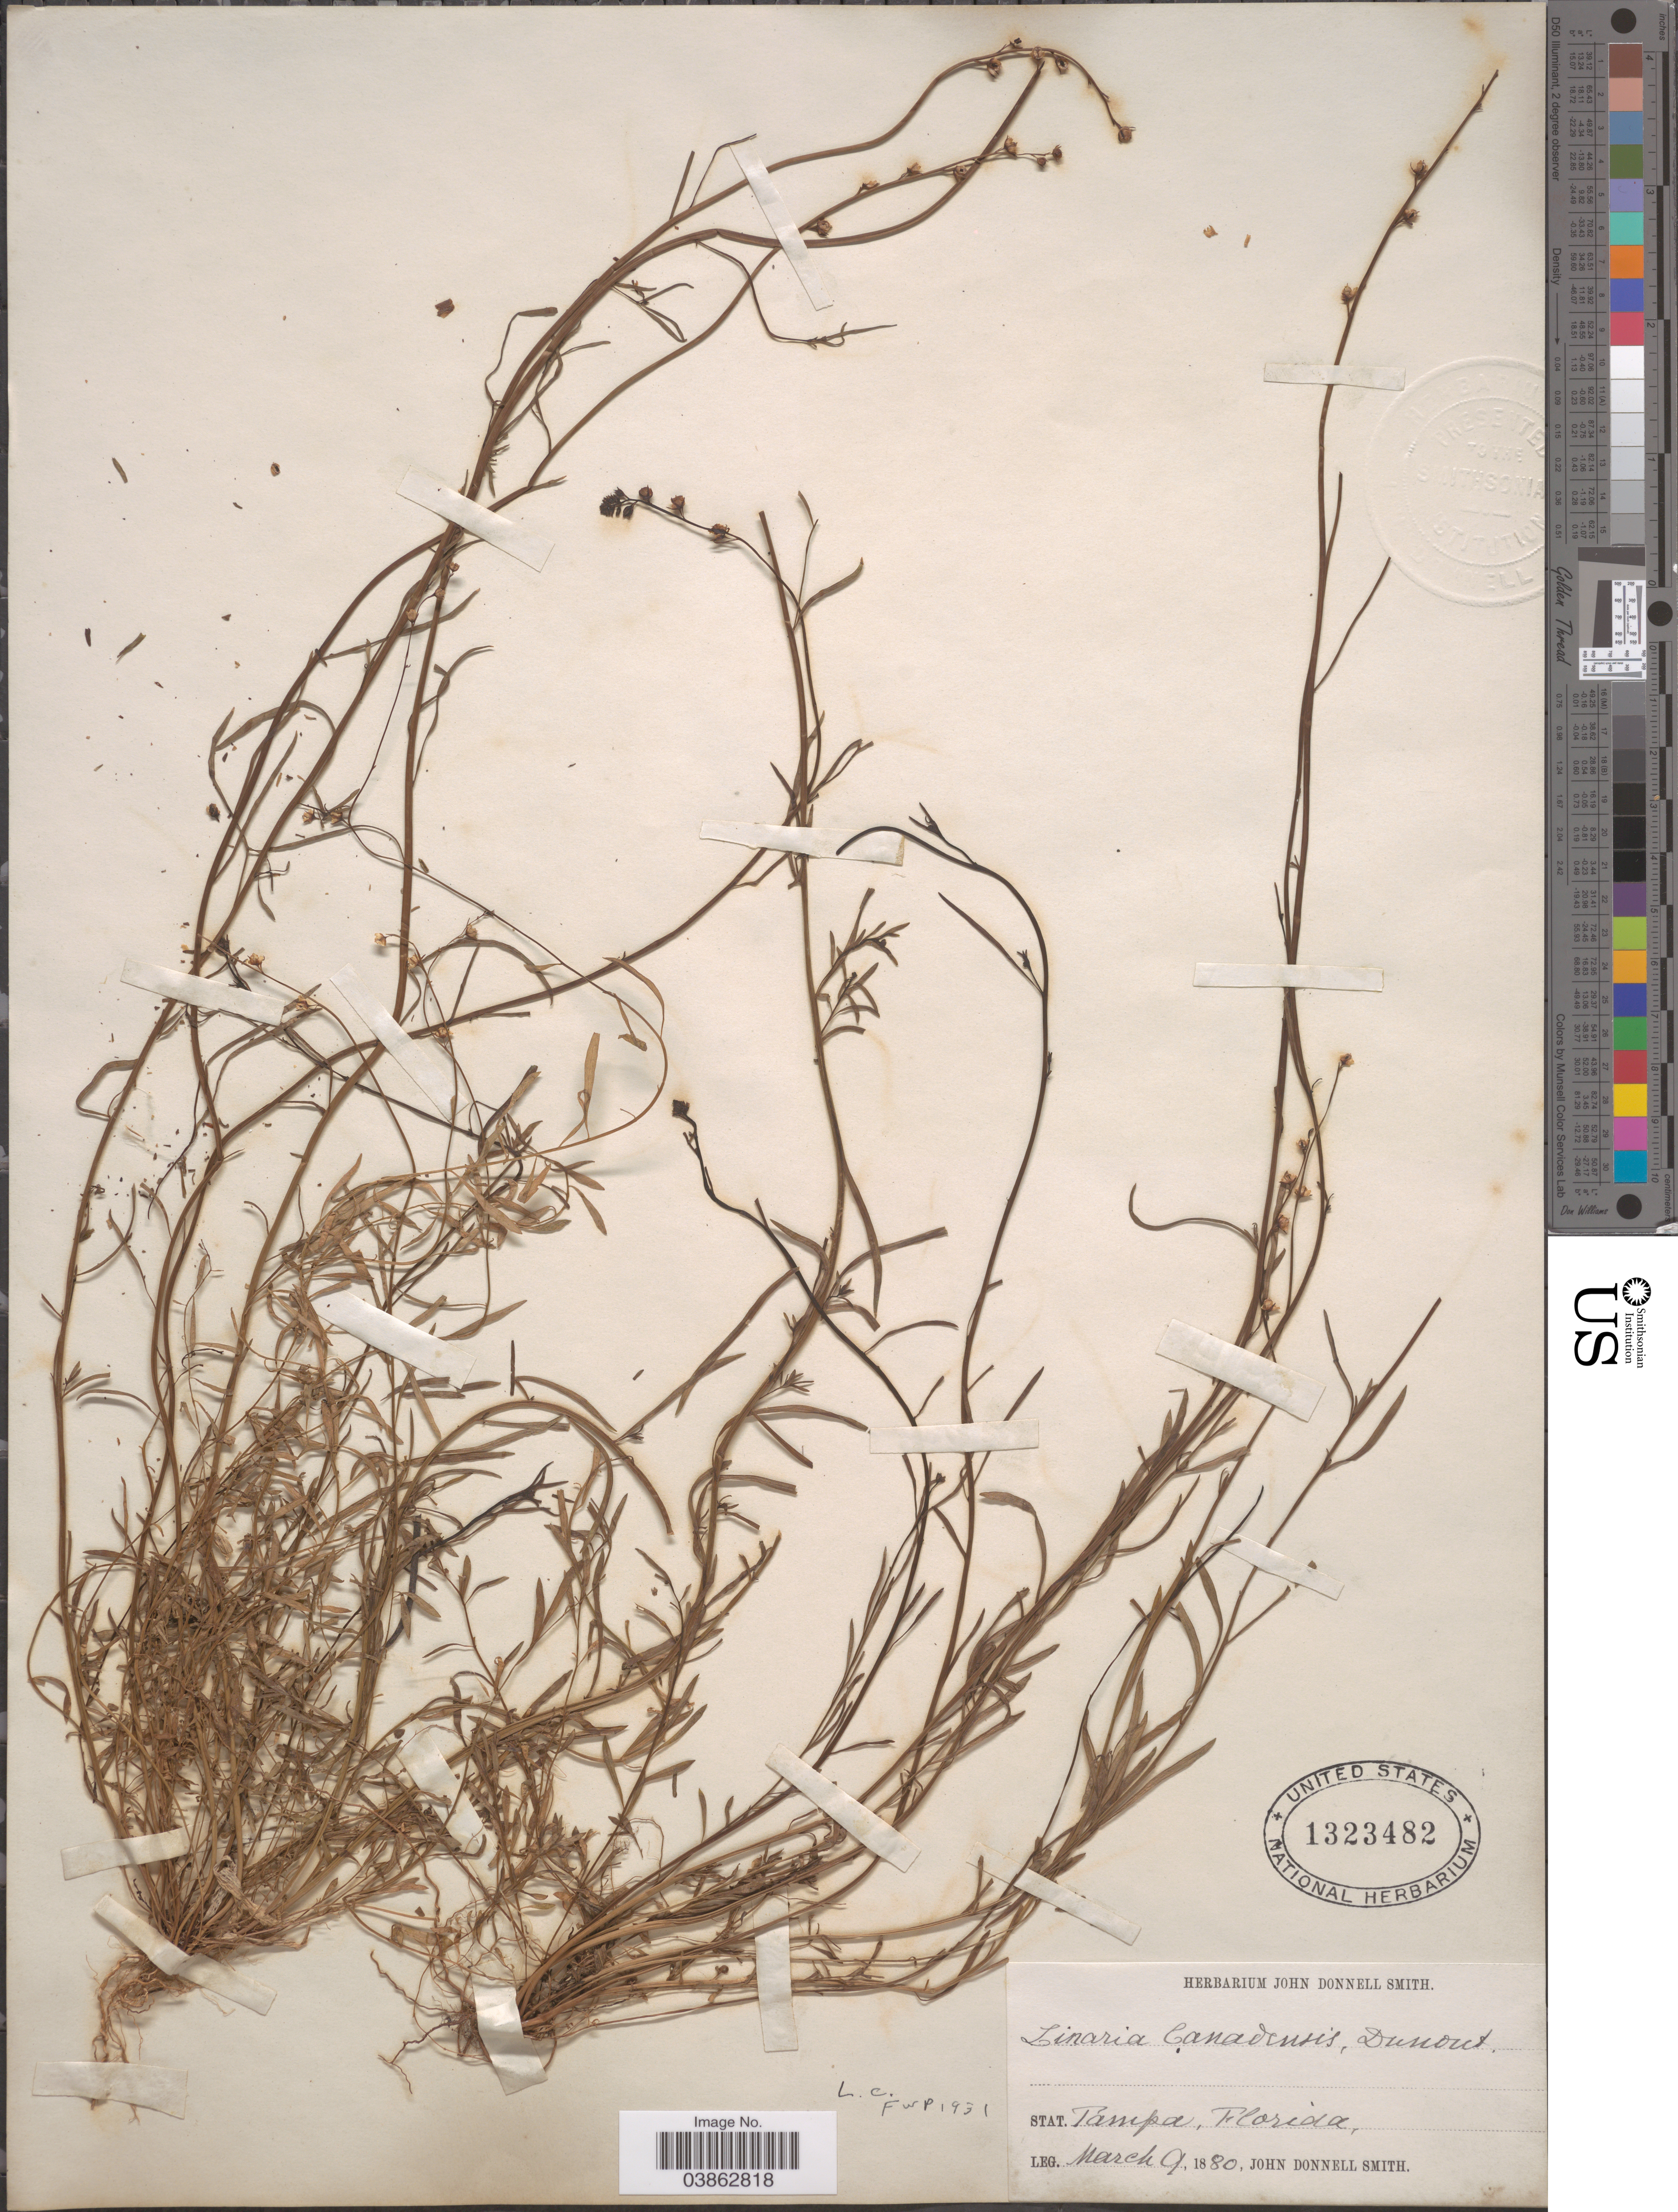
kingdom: Plantae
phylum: Tracheophyta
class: Magnoliopsida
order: Lamiales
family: Plantaginaceae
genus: Linaria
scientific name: Linaria canadensis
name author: (L.) Dum. Cours.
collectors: J. Donnell Smith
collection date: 1880-03-09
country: United States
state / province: Florida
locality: Stat. Tampa.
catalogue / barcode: US 1323482